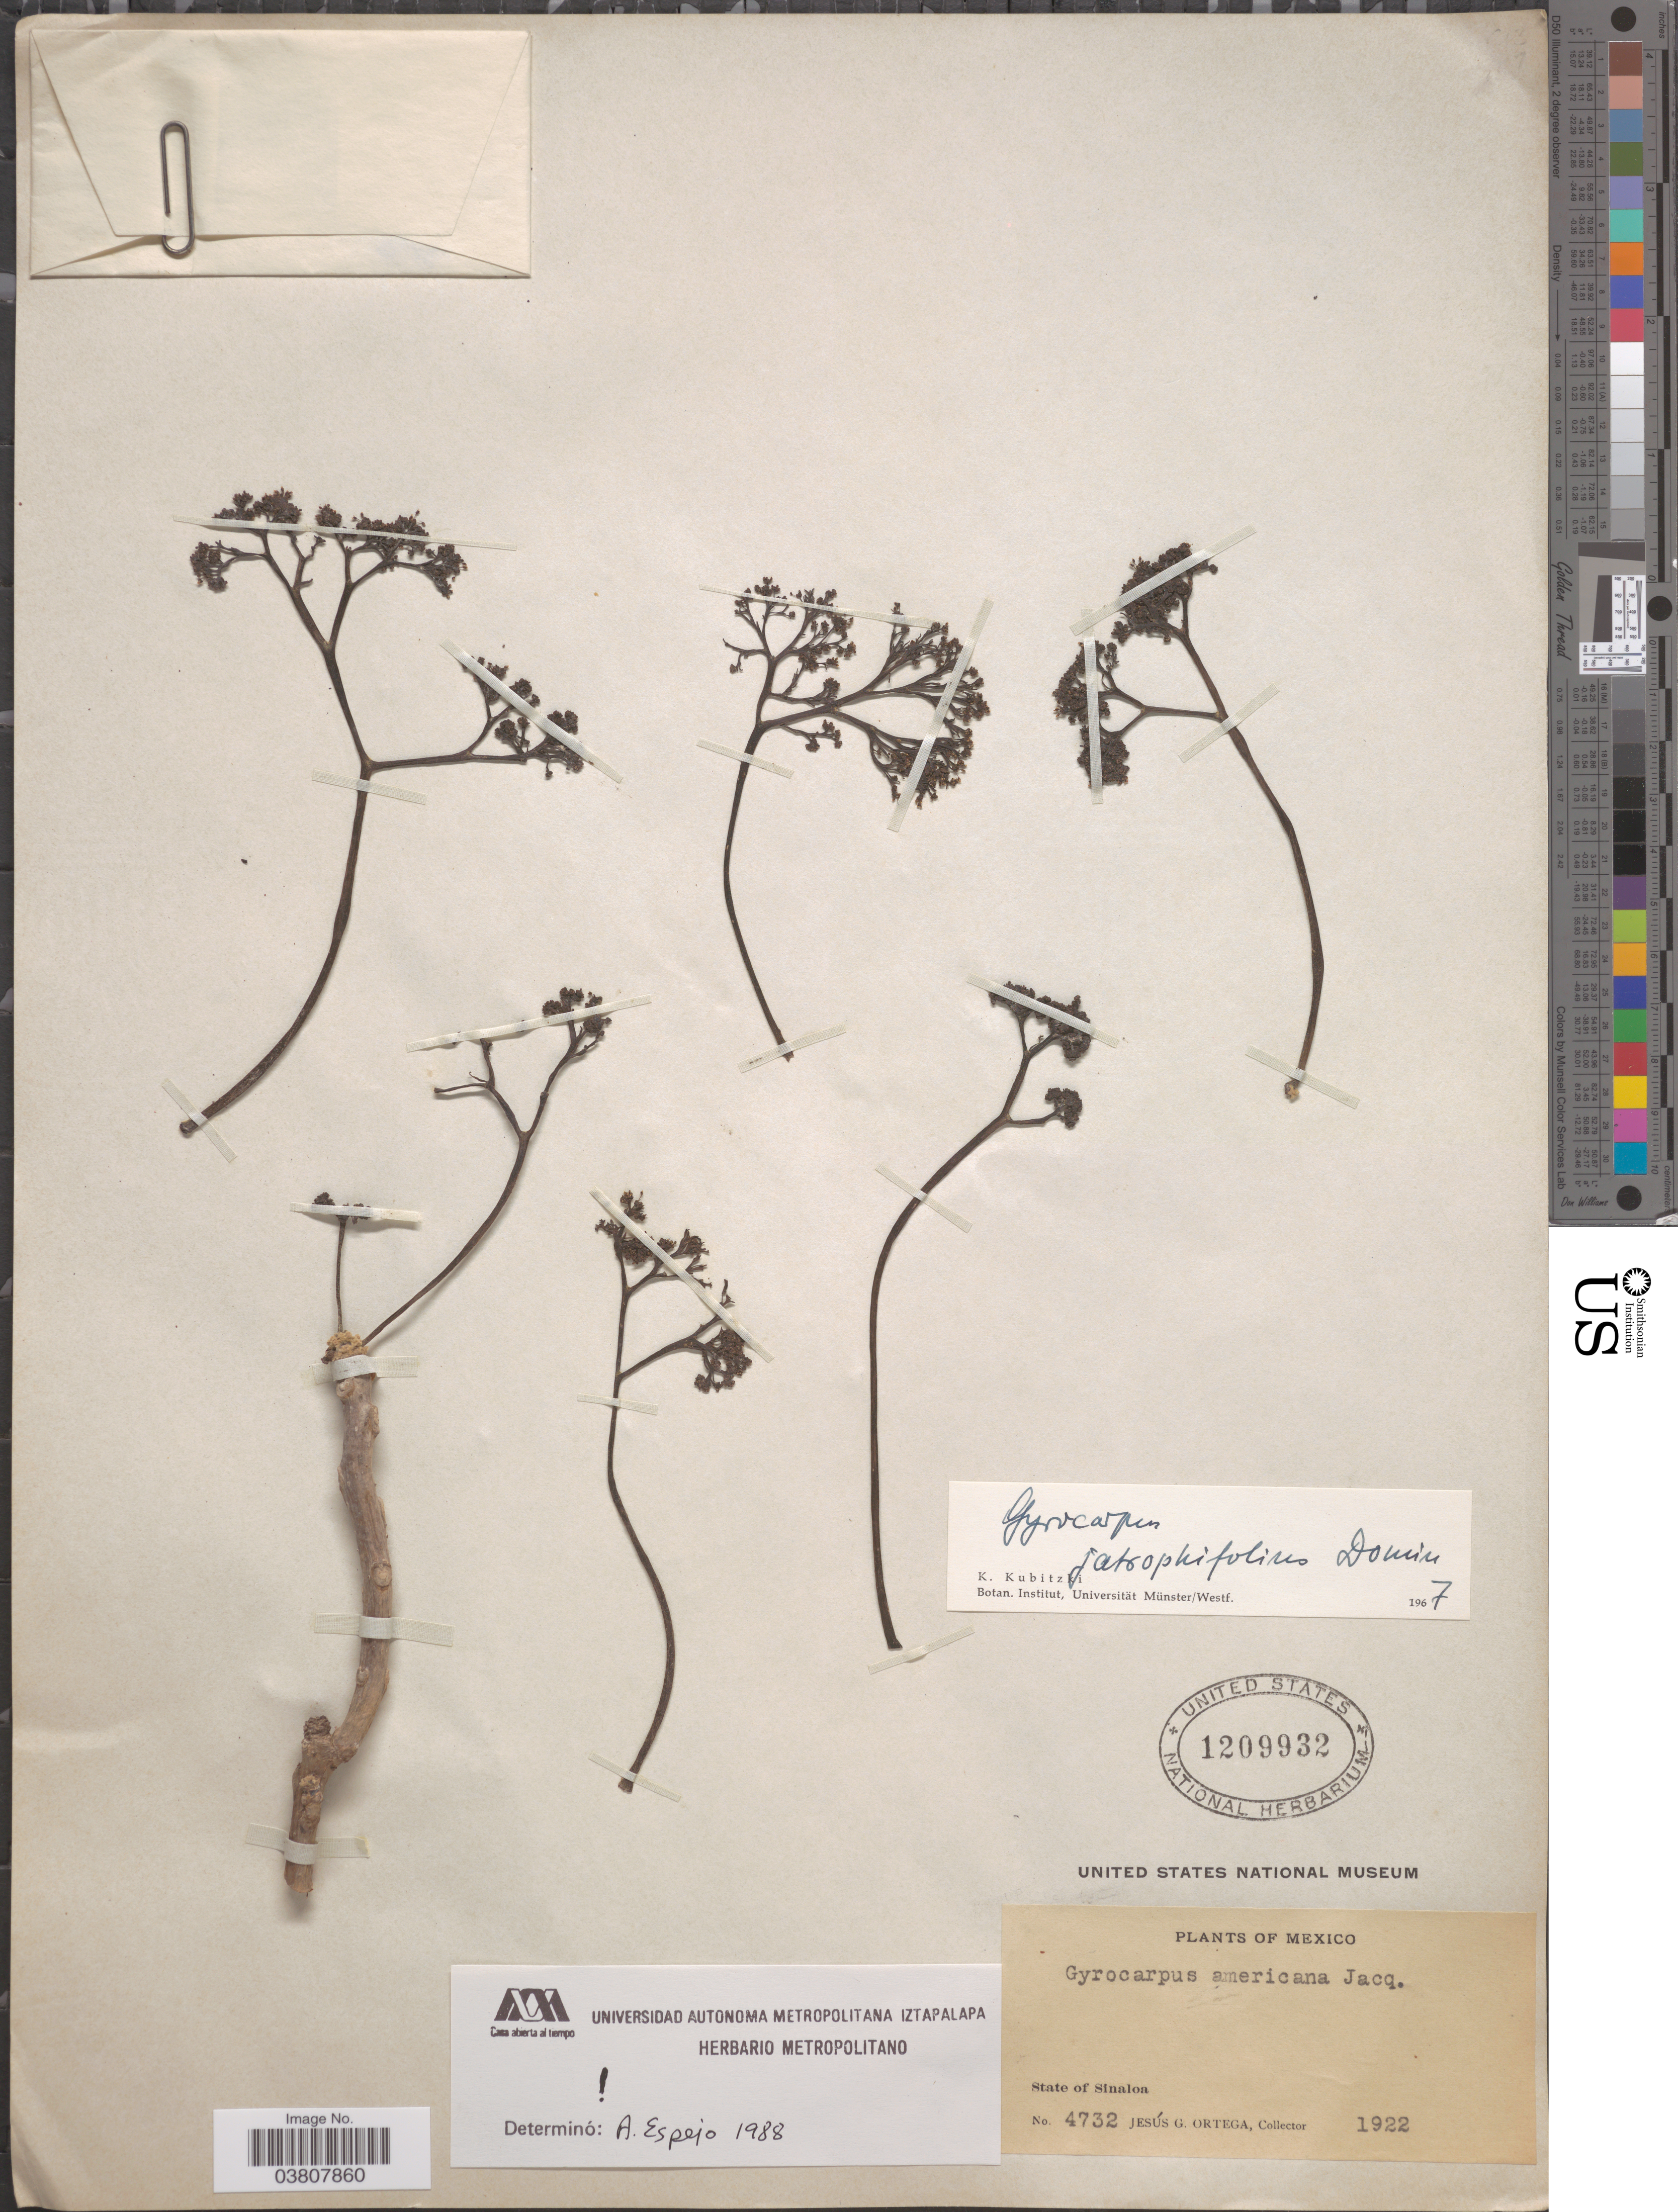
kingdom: Plantae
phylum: Tracheophyta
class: Magnoliopsida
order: Laurales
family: Hernandiaceae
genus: Gyrocarpus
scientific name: Gyrocarpus jatrophifolius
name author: Domin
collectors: J. Ortega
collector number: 4732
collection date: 1922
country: Mexico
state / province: Sinaloa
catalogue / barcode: US 1209932